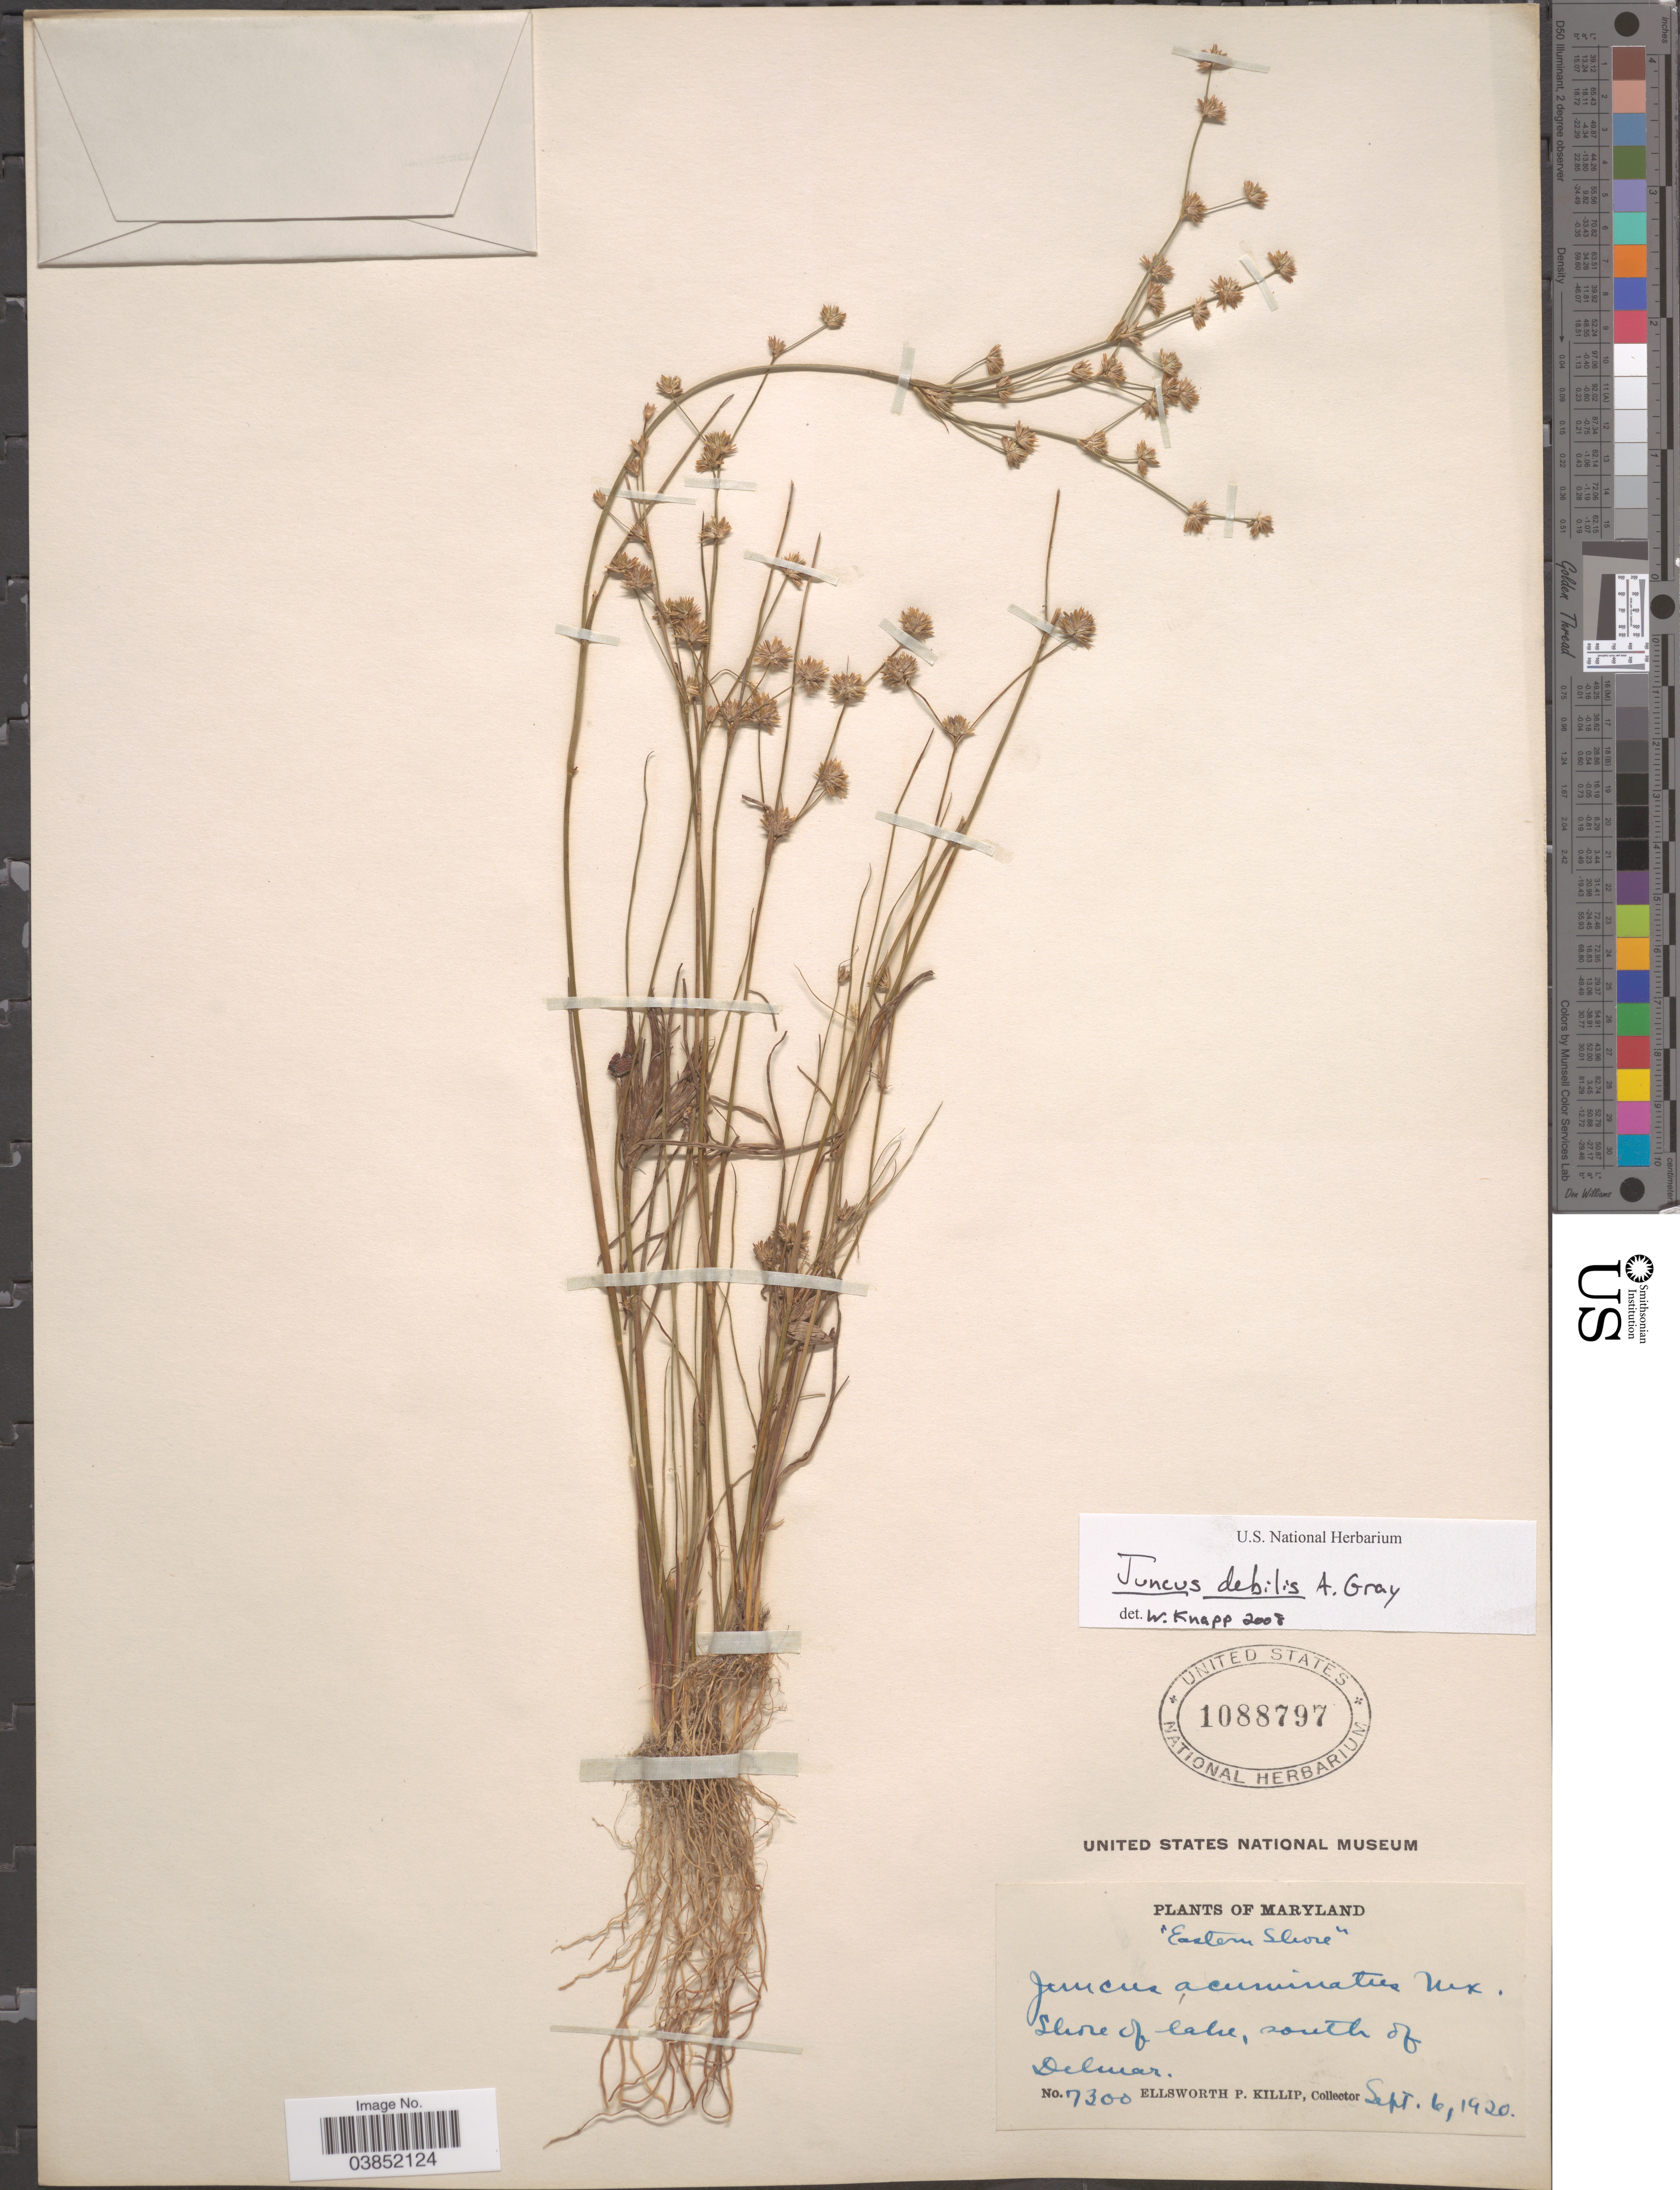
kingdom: Plantae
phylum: Tracheophyta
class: Liliopsida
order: Poales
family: Juncaceae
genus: Juncus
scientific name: Juncus debilis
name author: A. Gray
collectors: E. P. Killip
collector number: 7300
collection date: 1920-09-06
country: United States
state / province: Maryland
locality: Eastern Shore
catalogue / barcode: US 1088797